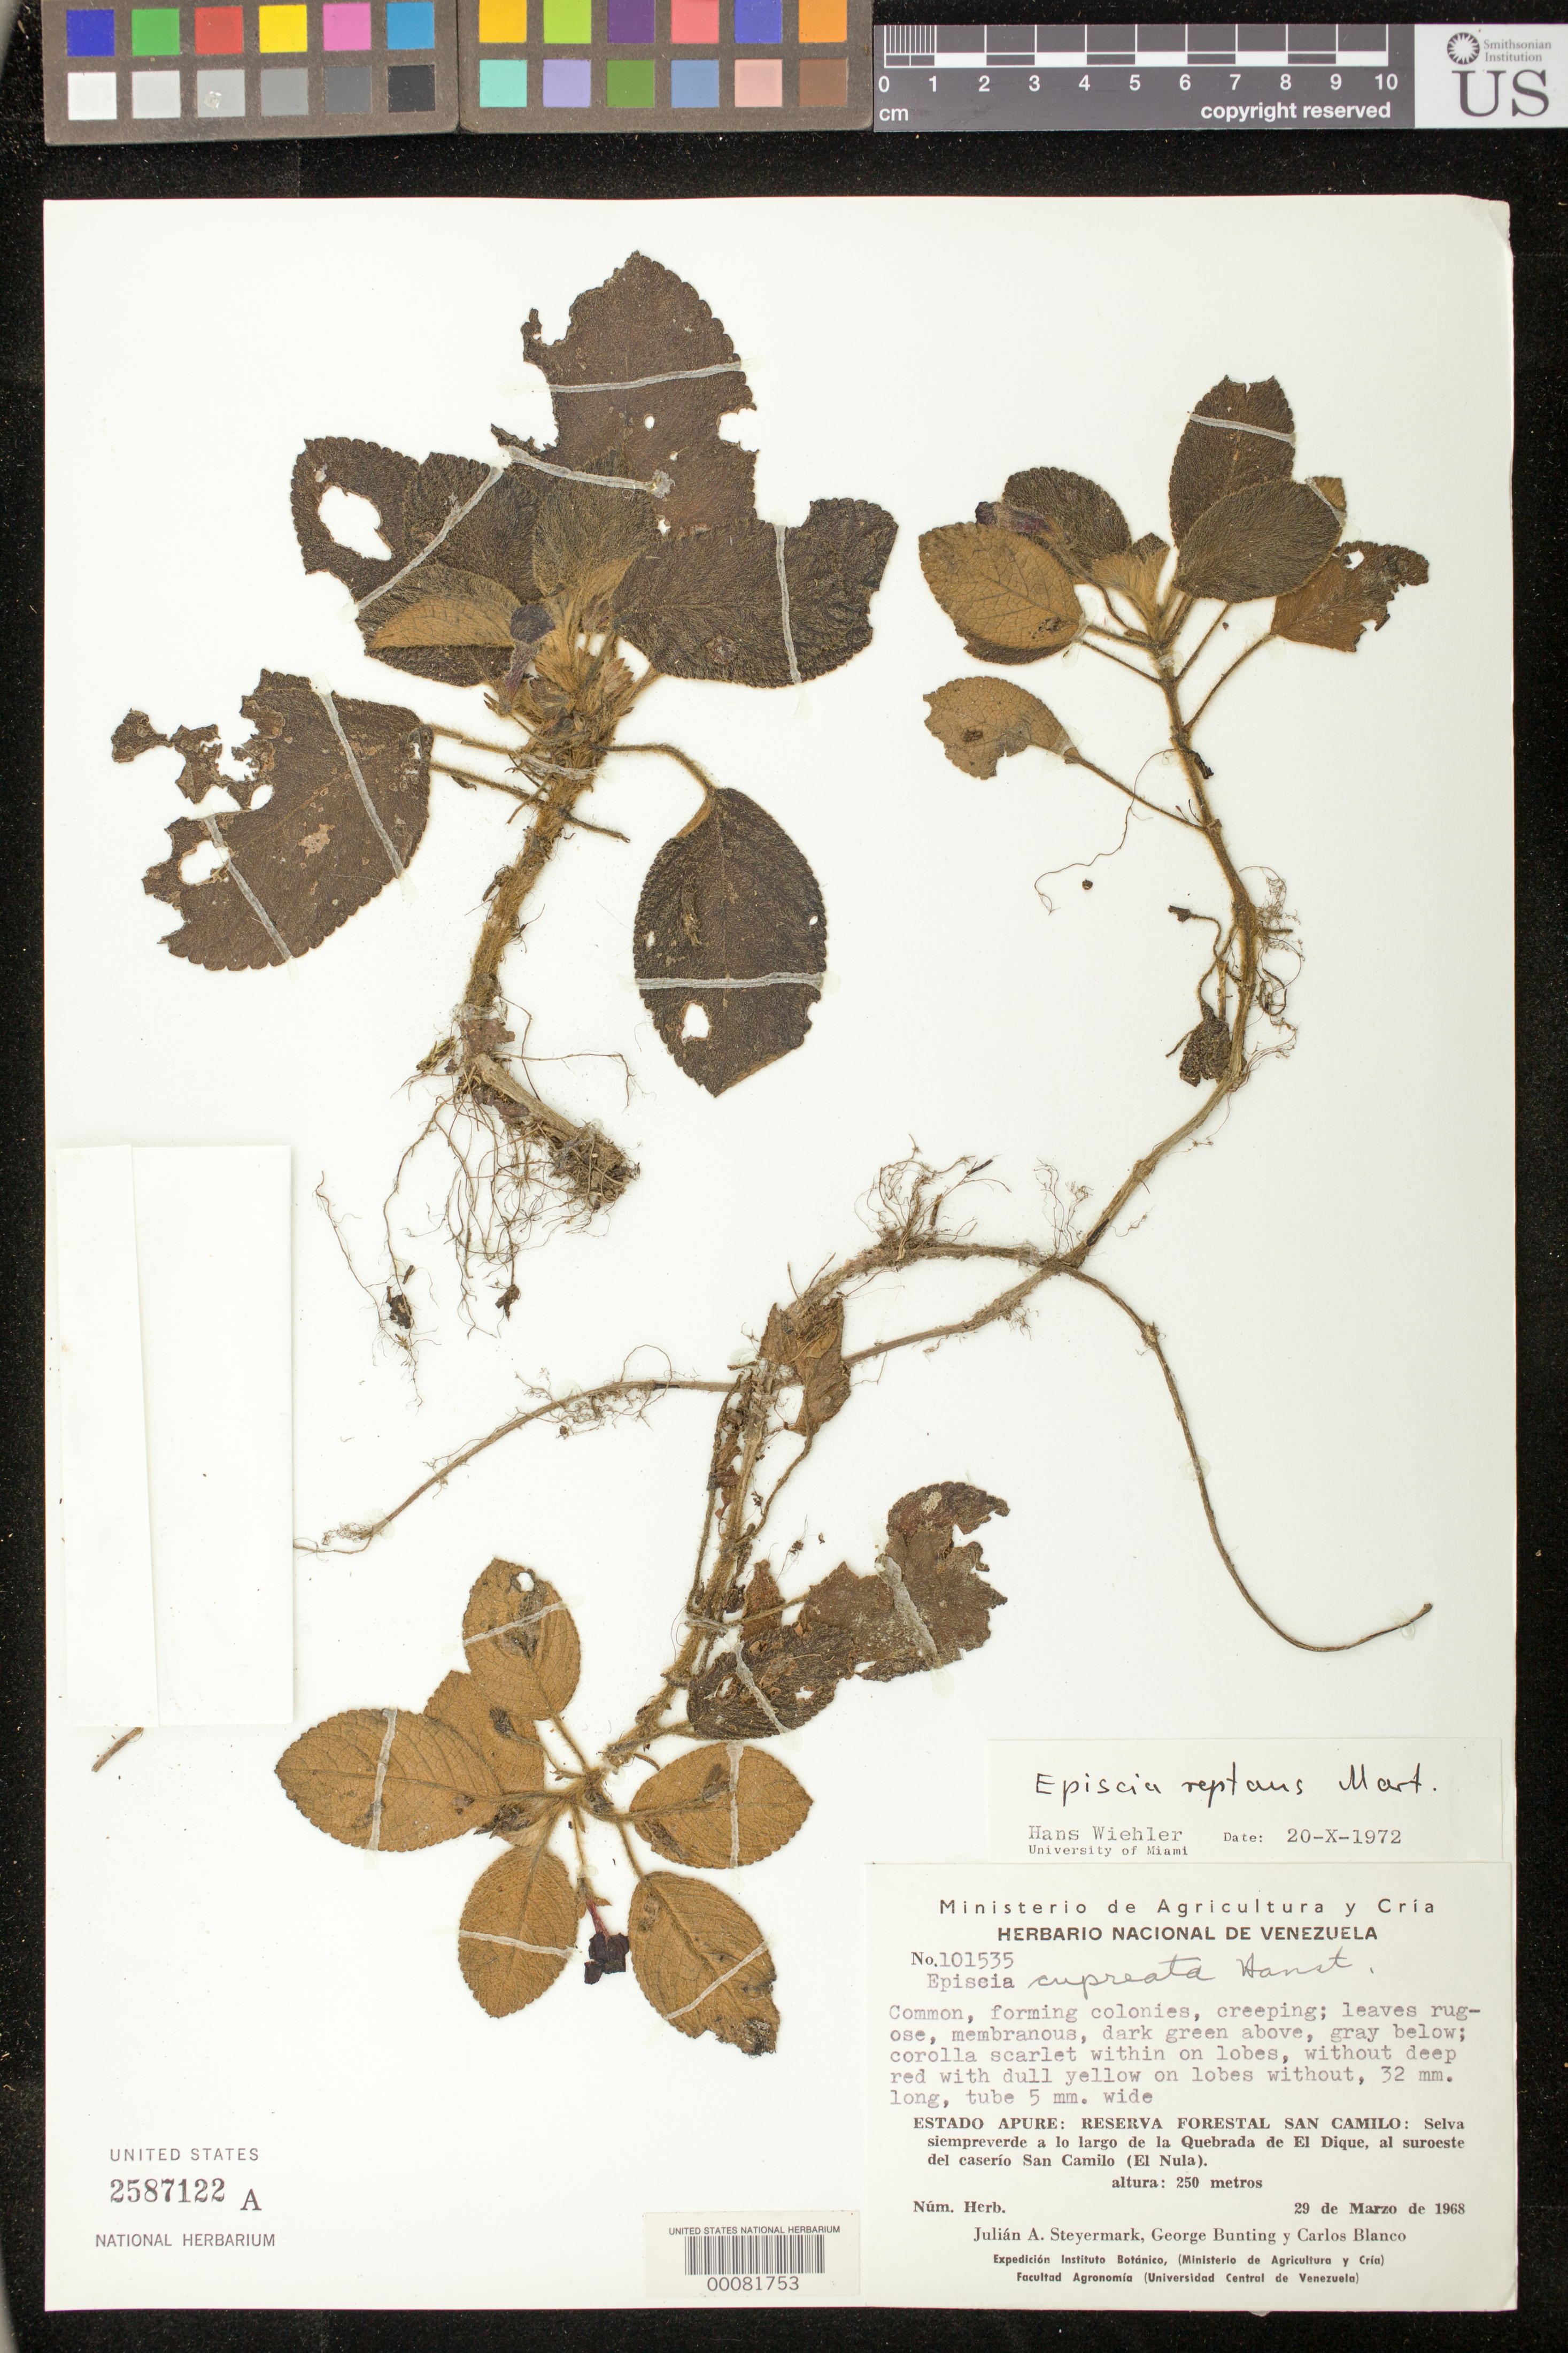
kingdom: Plantae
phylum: Tracheophyta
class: Magnoliopsida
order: Lamiales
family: Gesneriaceae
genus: Episcia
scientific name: Episcia reptans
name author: Mart.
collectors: J. Steyermark & et al.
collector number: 101535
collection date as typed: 29 Mar 1968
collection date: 1968-03-29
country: Venezuela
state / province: Apure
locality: Reserva Forestal San Camilo, along Quebrada El Dique, SW of Caserio San Camilo (El Nula)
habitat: Evergreen forest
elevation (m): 250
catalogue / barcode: US 2587122A